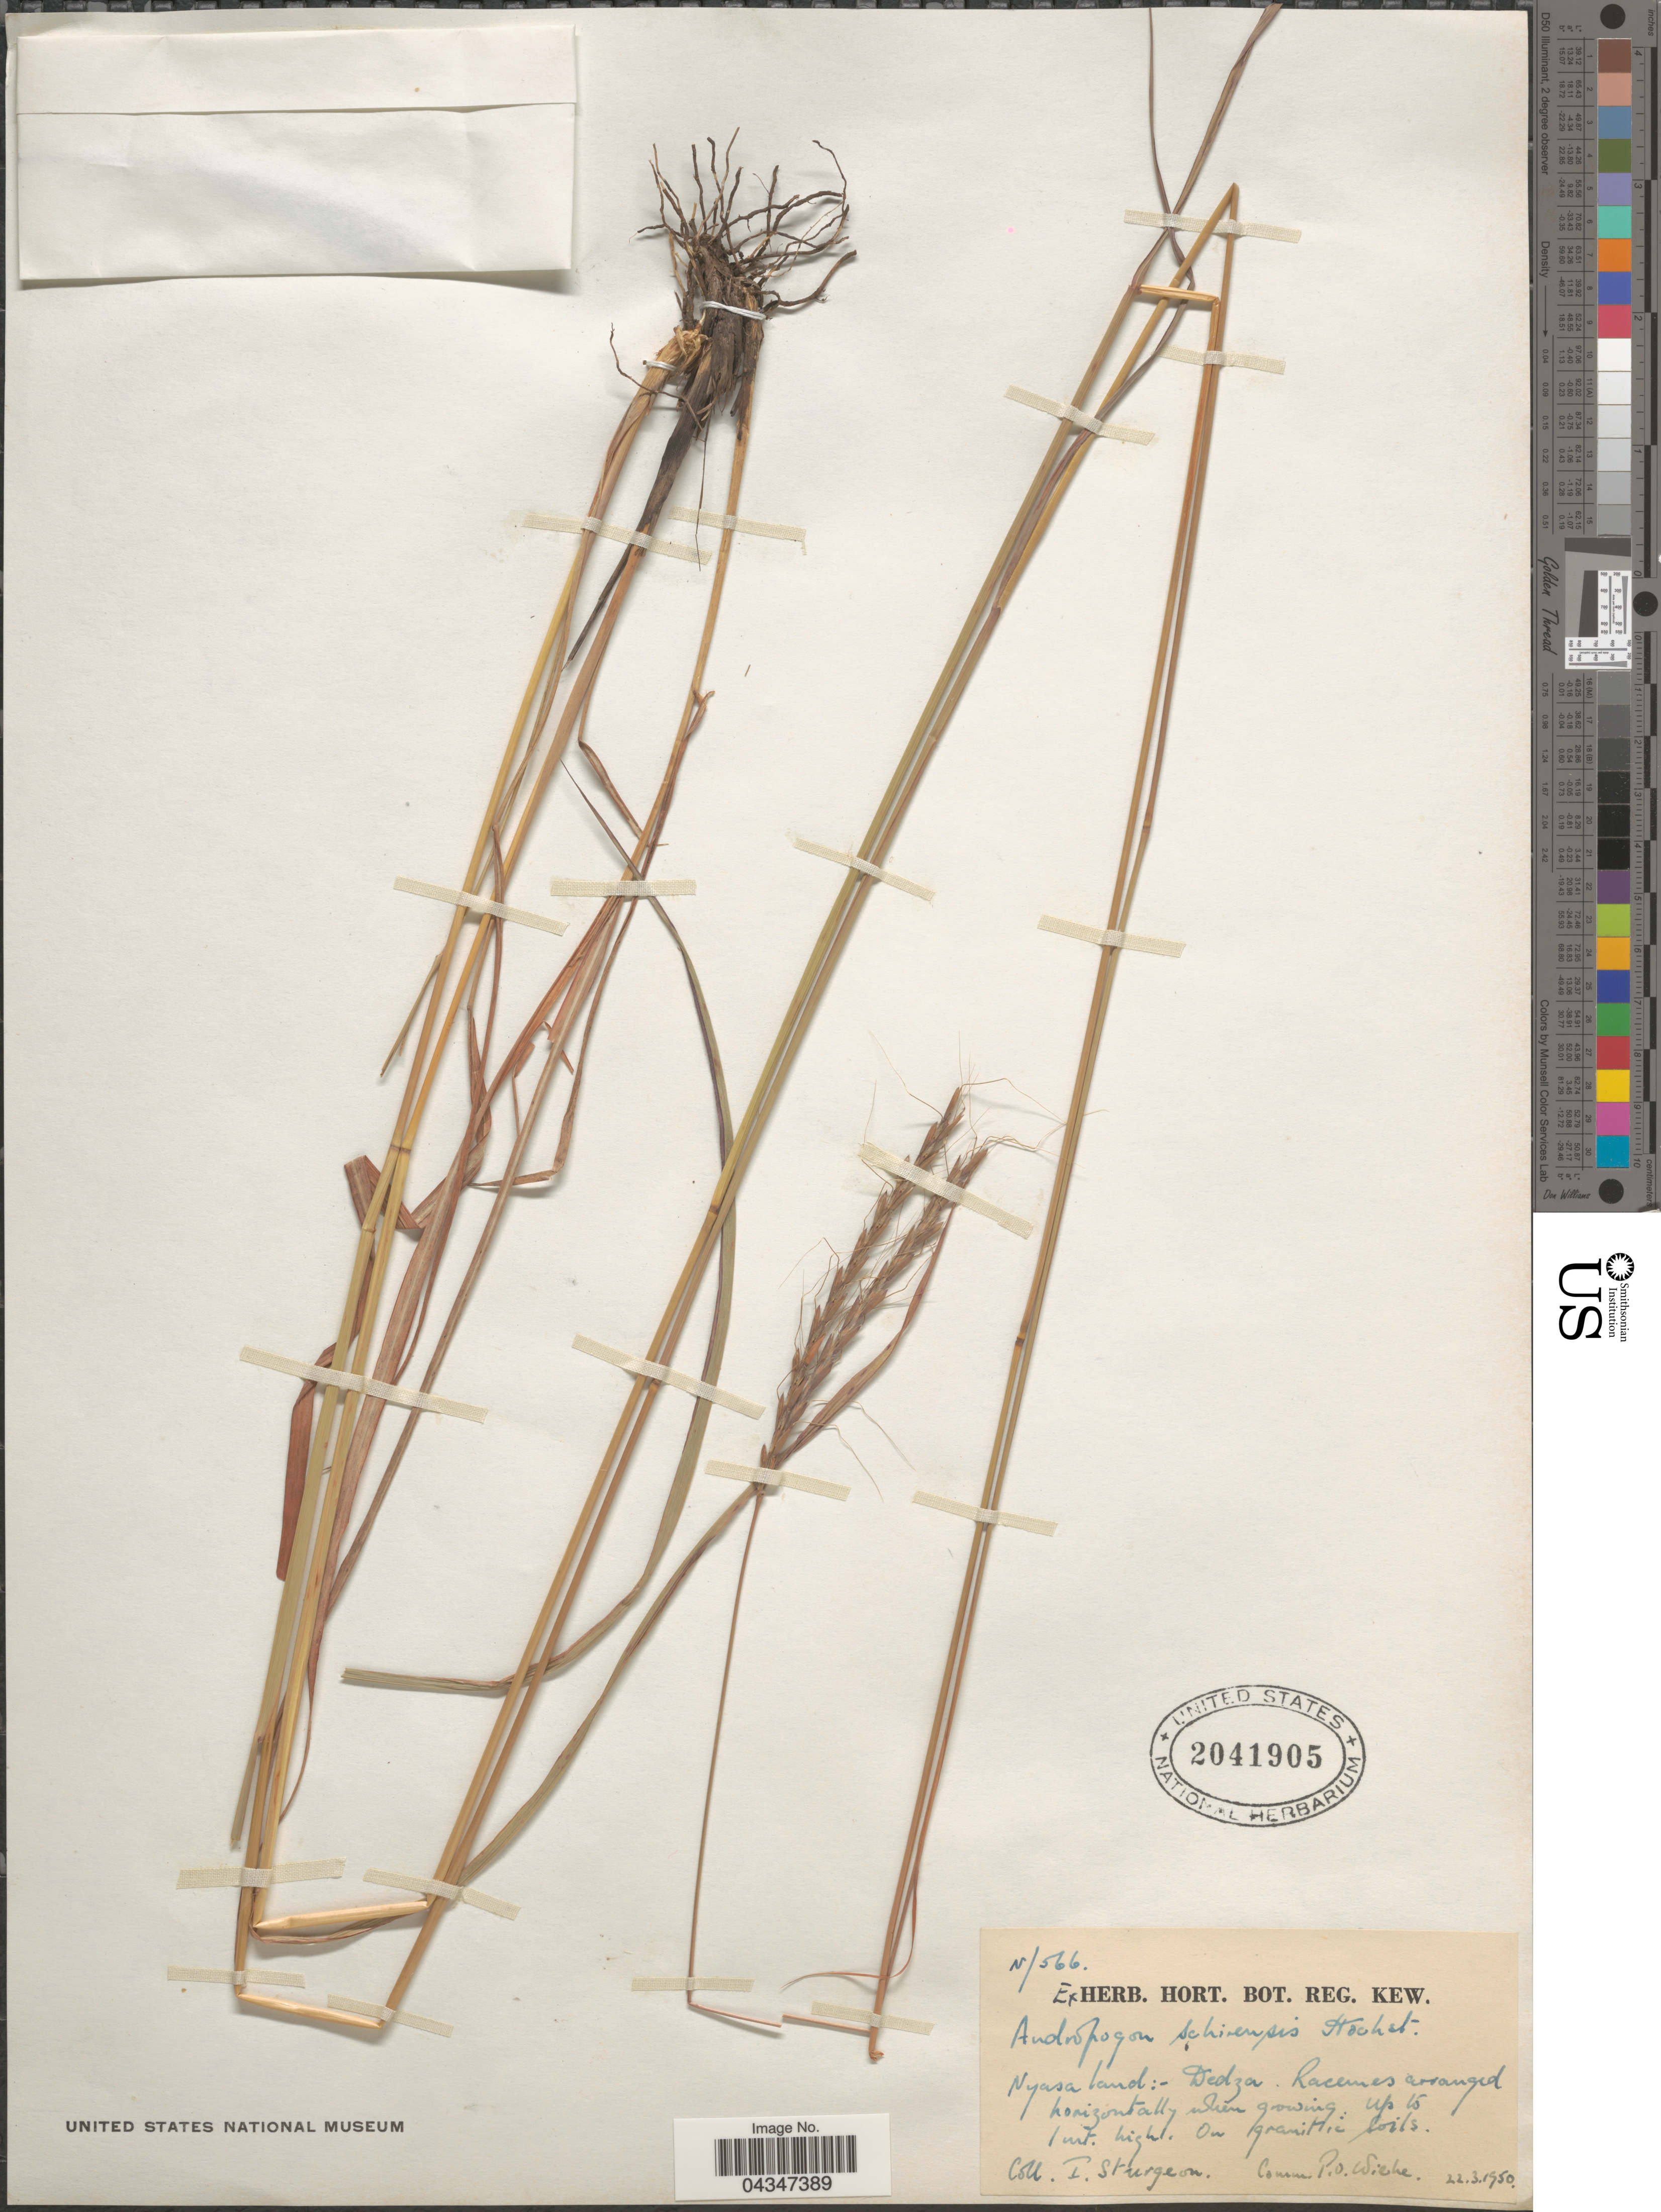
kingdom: Plantae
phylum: Tracheophyta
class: Liliopsida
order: Poales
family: Poaceae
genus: Andropogon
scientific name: Andropogon schirensis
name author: Hochst. ex A. Rich.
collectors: I. Sturgeon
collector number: N/566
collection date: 1950-03-22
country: Malawi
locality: Nyasaland: - Dedza.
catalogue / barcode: US 2041905